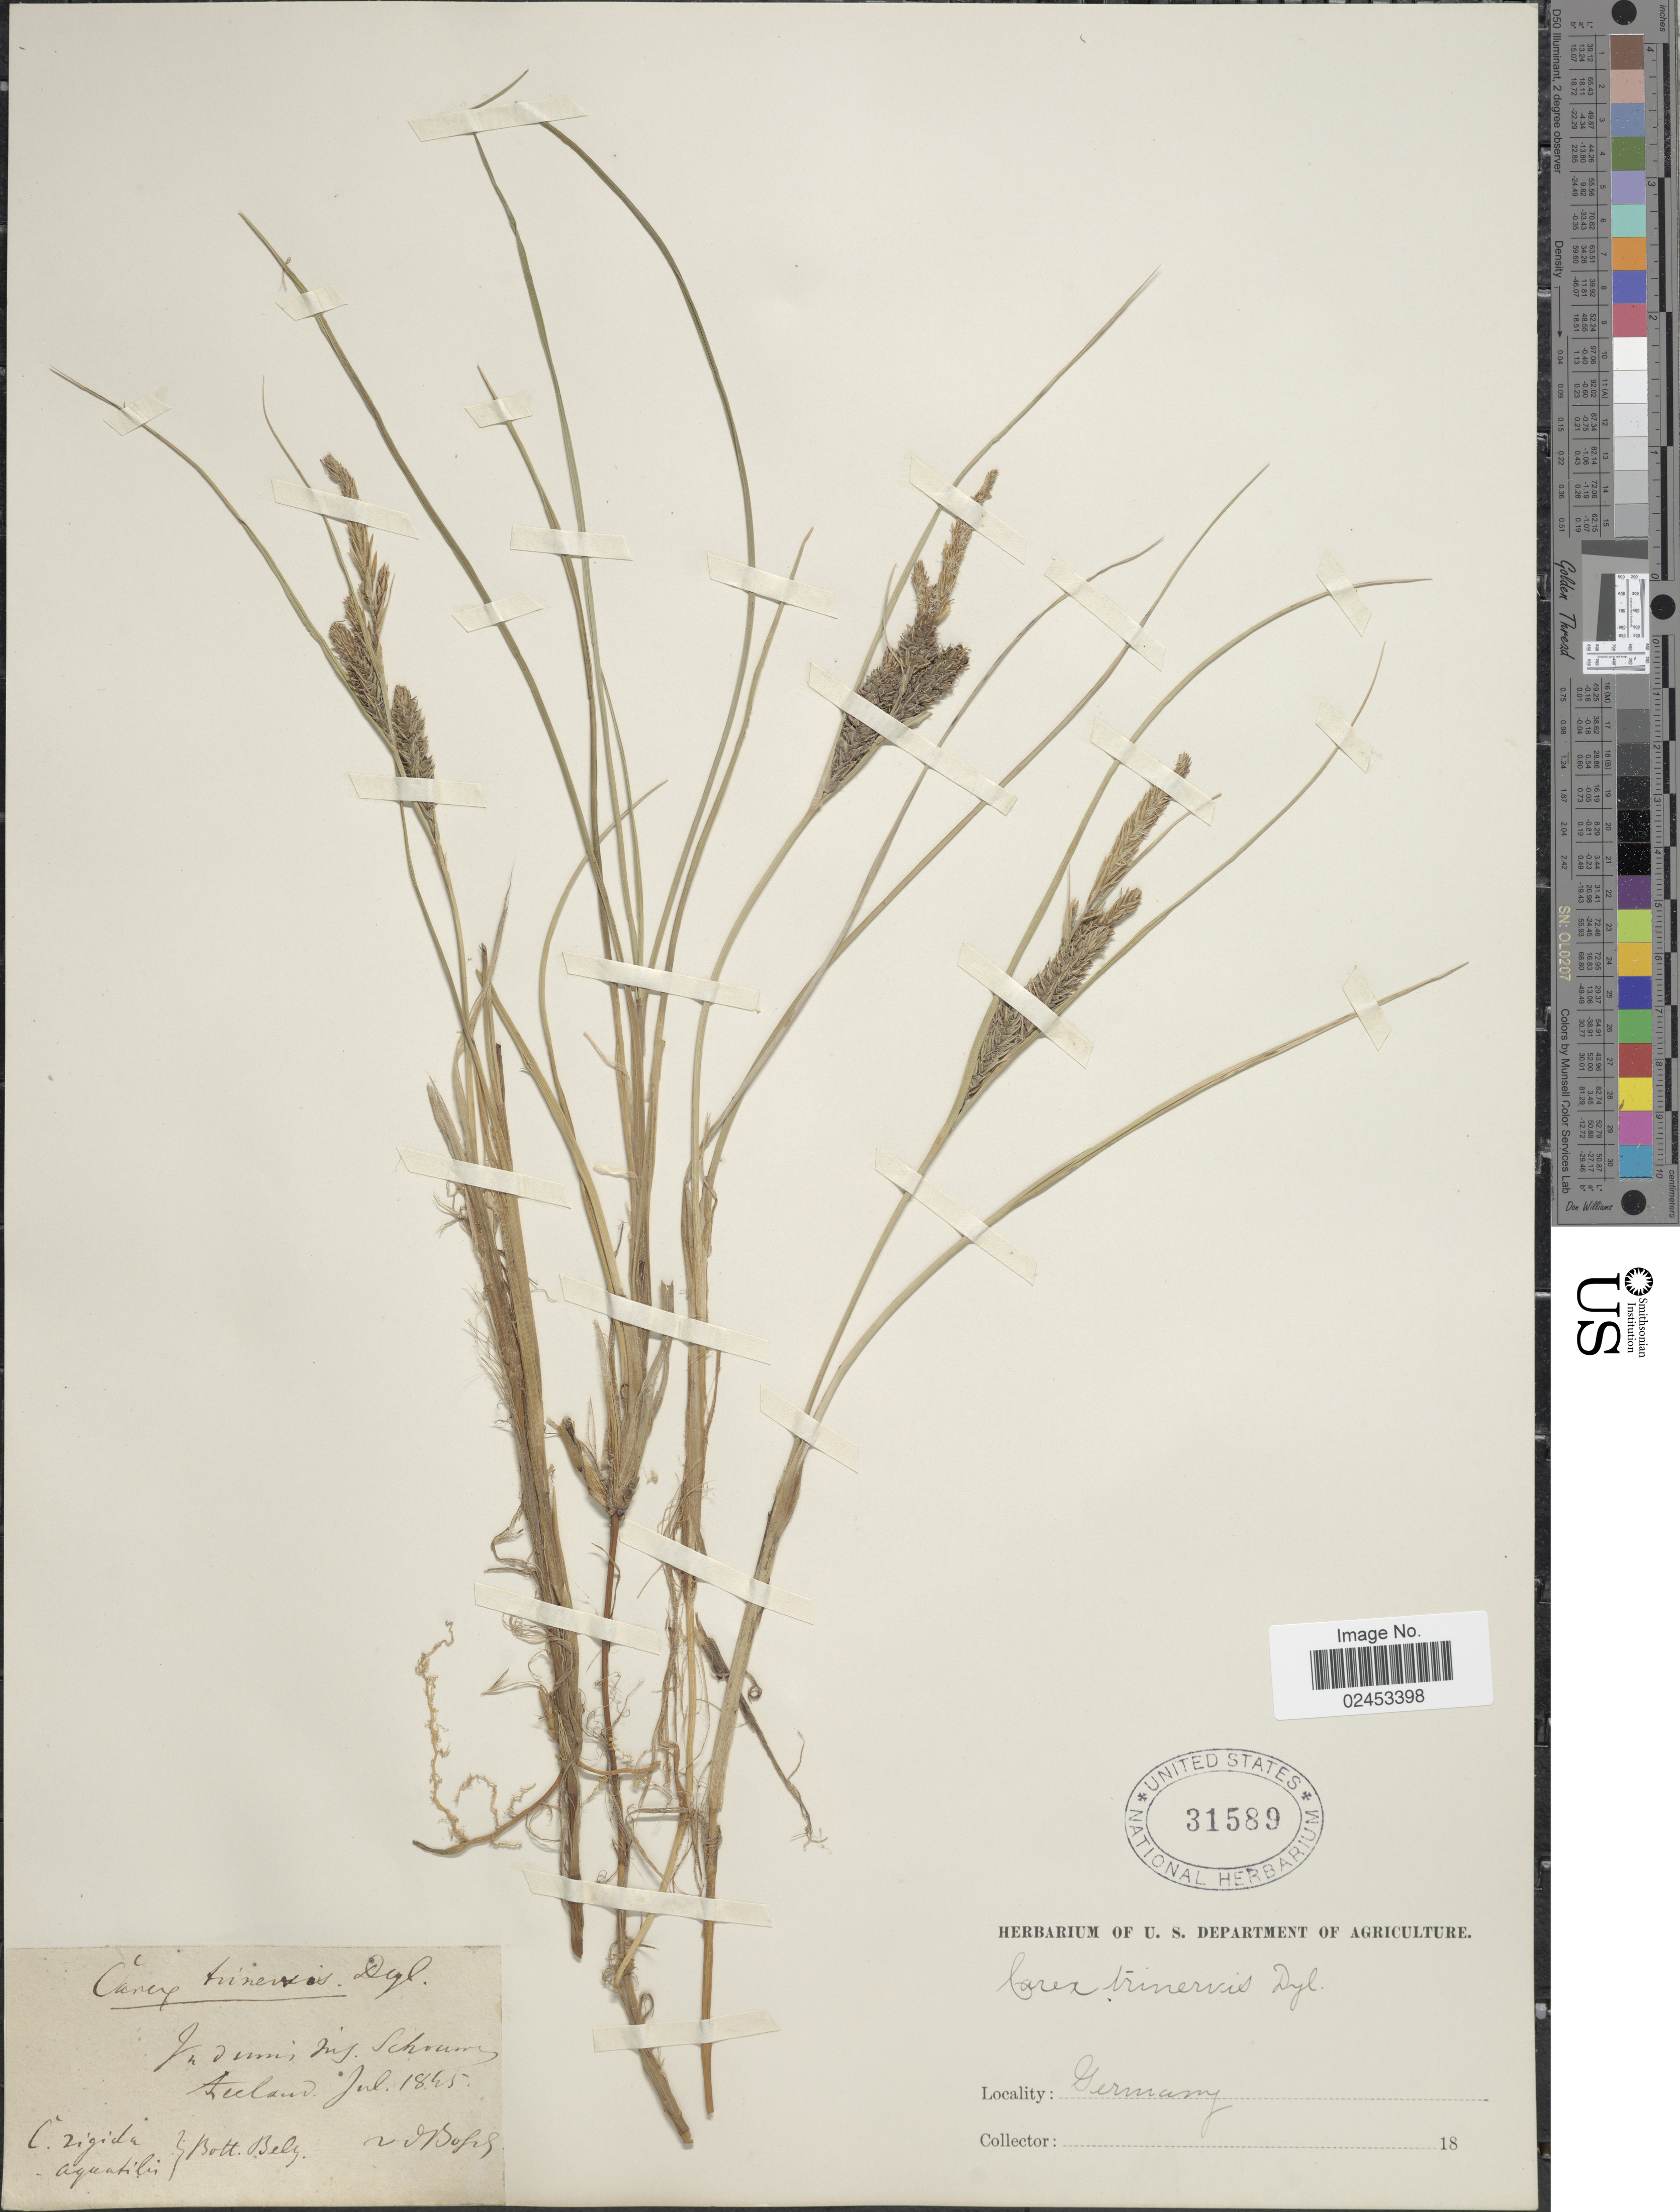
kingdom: Plantae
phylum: Tracheophyta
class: Liliopsida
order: Poales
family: Cyperaceae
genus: Carex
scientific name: Carex trinervis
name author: Degl.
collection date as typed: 18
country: Germany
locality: In dumis [illegible text] Schrum Zeeland[interpreted]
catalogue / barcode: US 31589